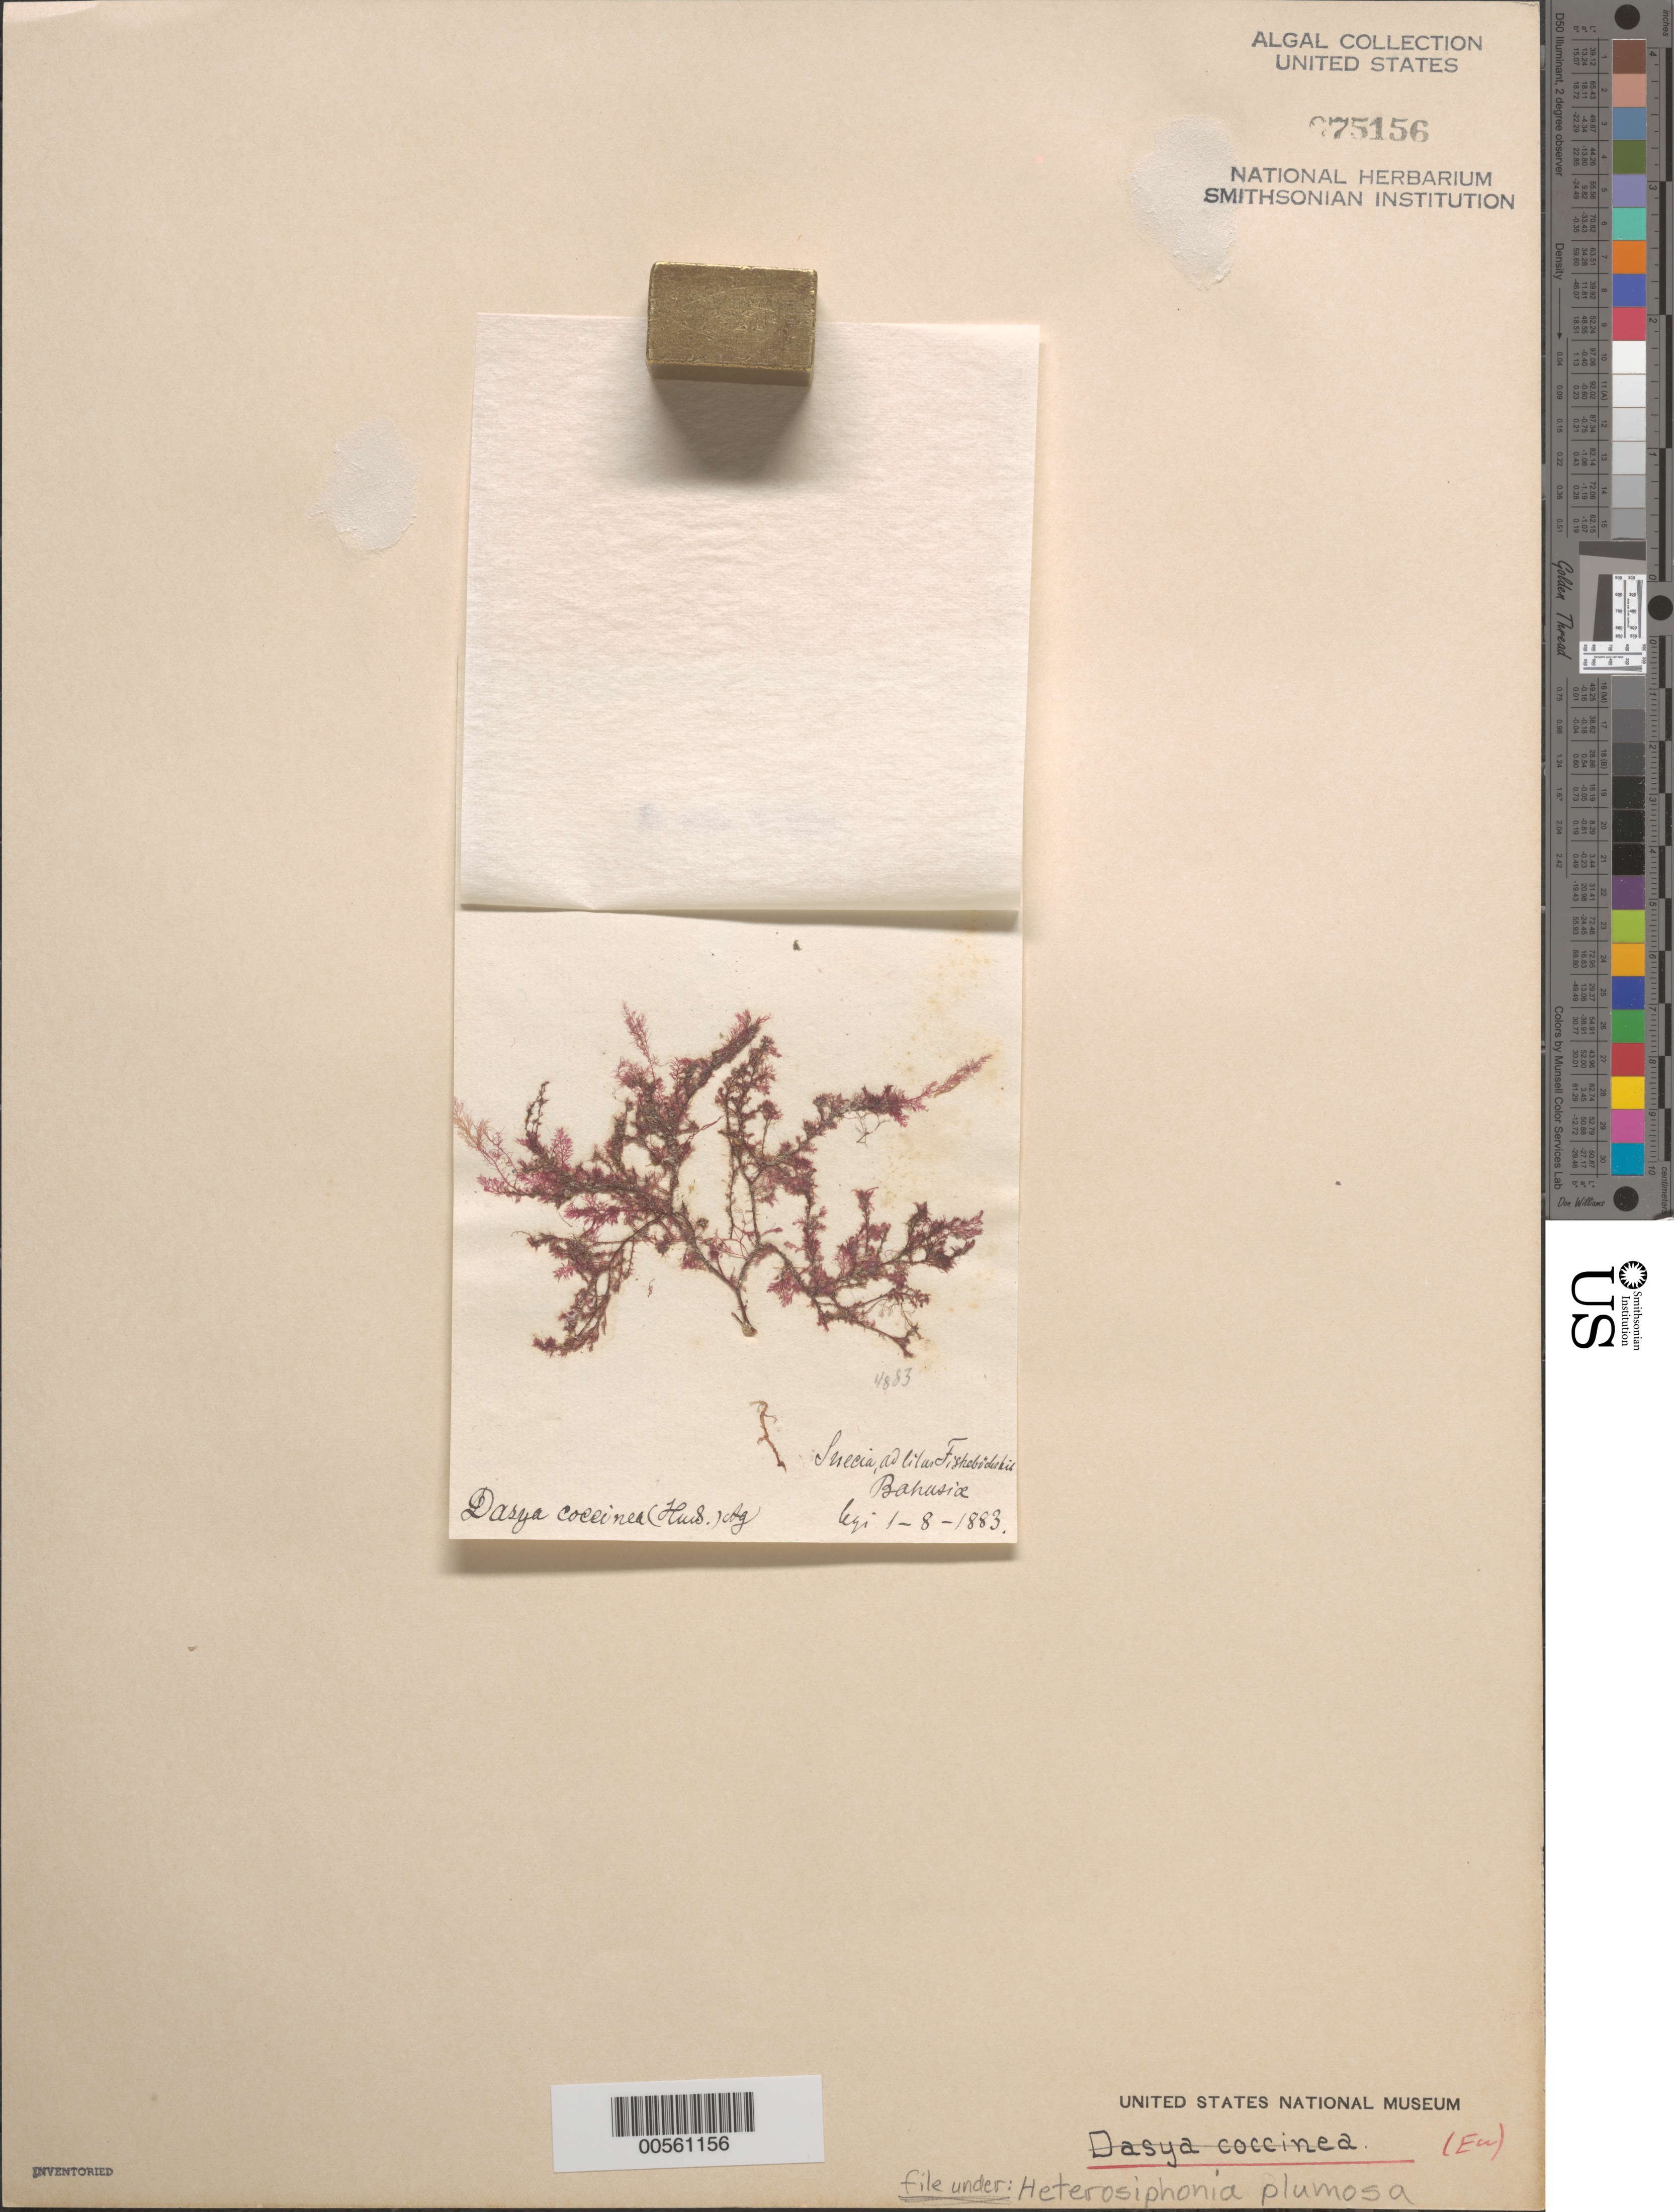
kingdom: Plantae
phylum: Rhodophyta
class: Florideophyceae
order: Ceramiales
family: Dasyaceae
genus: Heterosiphonia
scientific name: Heterosiphonia plumosa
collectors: C. Rasch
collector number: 4883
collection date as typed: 01 Aug 1883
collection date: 1883-08-01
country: Sweden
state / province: Västra Götaland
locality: Fiskebackskil, bohuslan (bahusia)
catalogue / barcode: US 75156